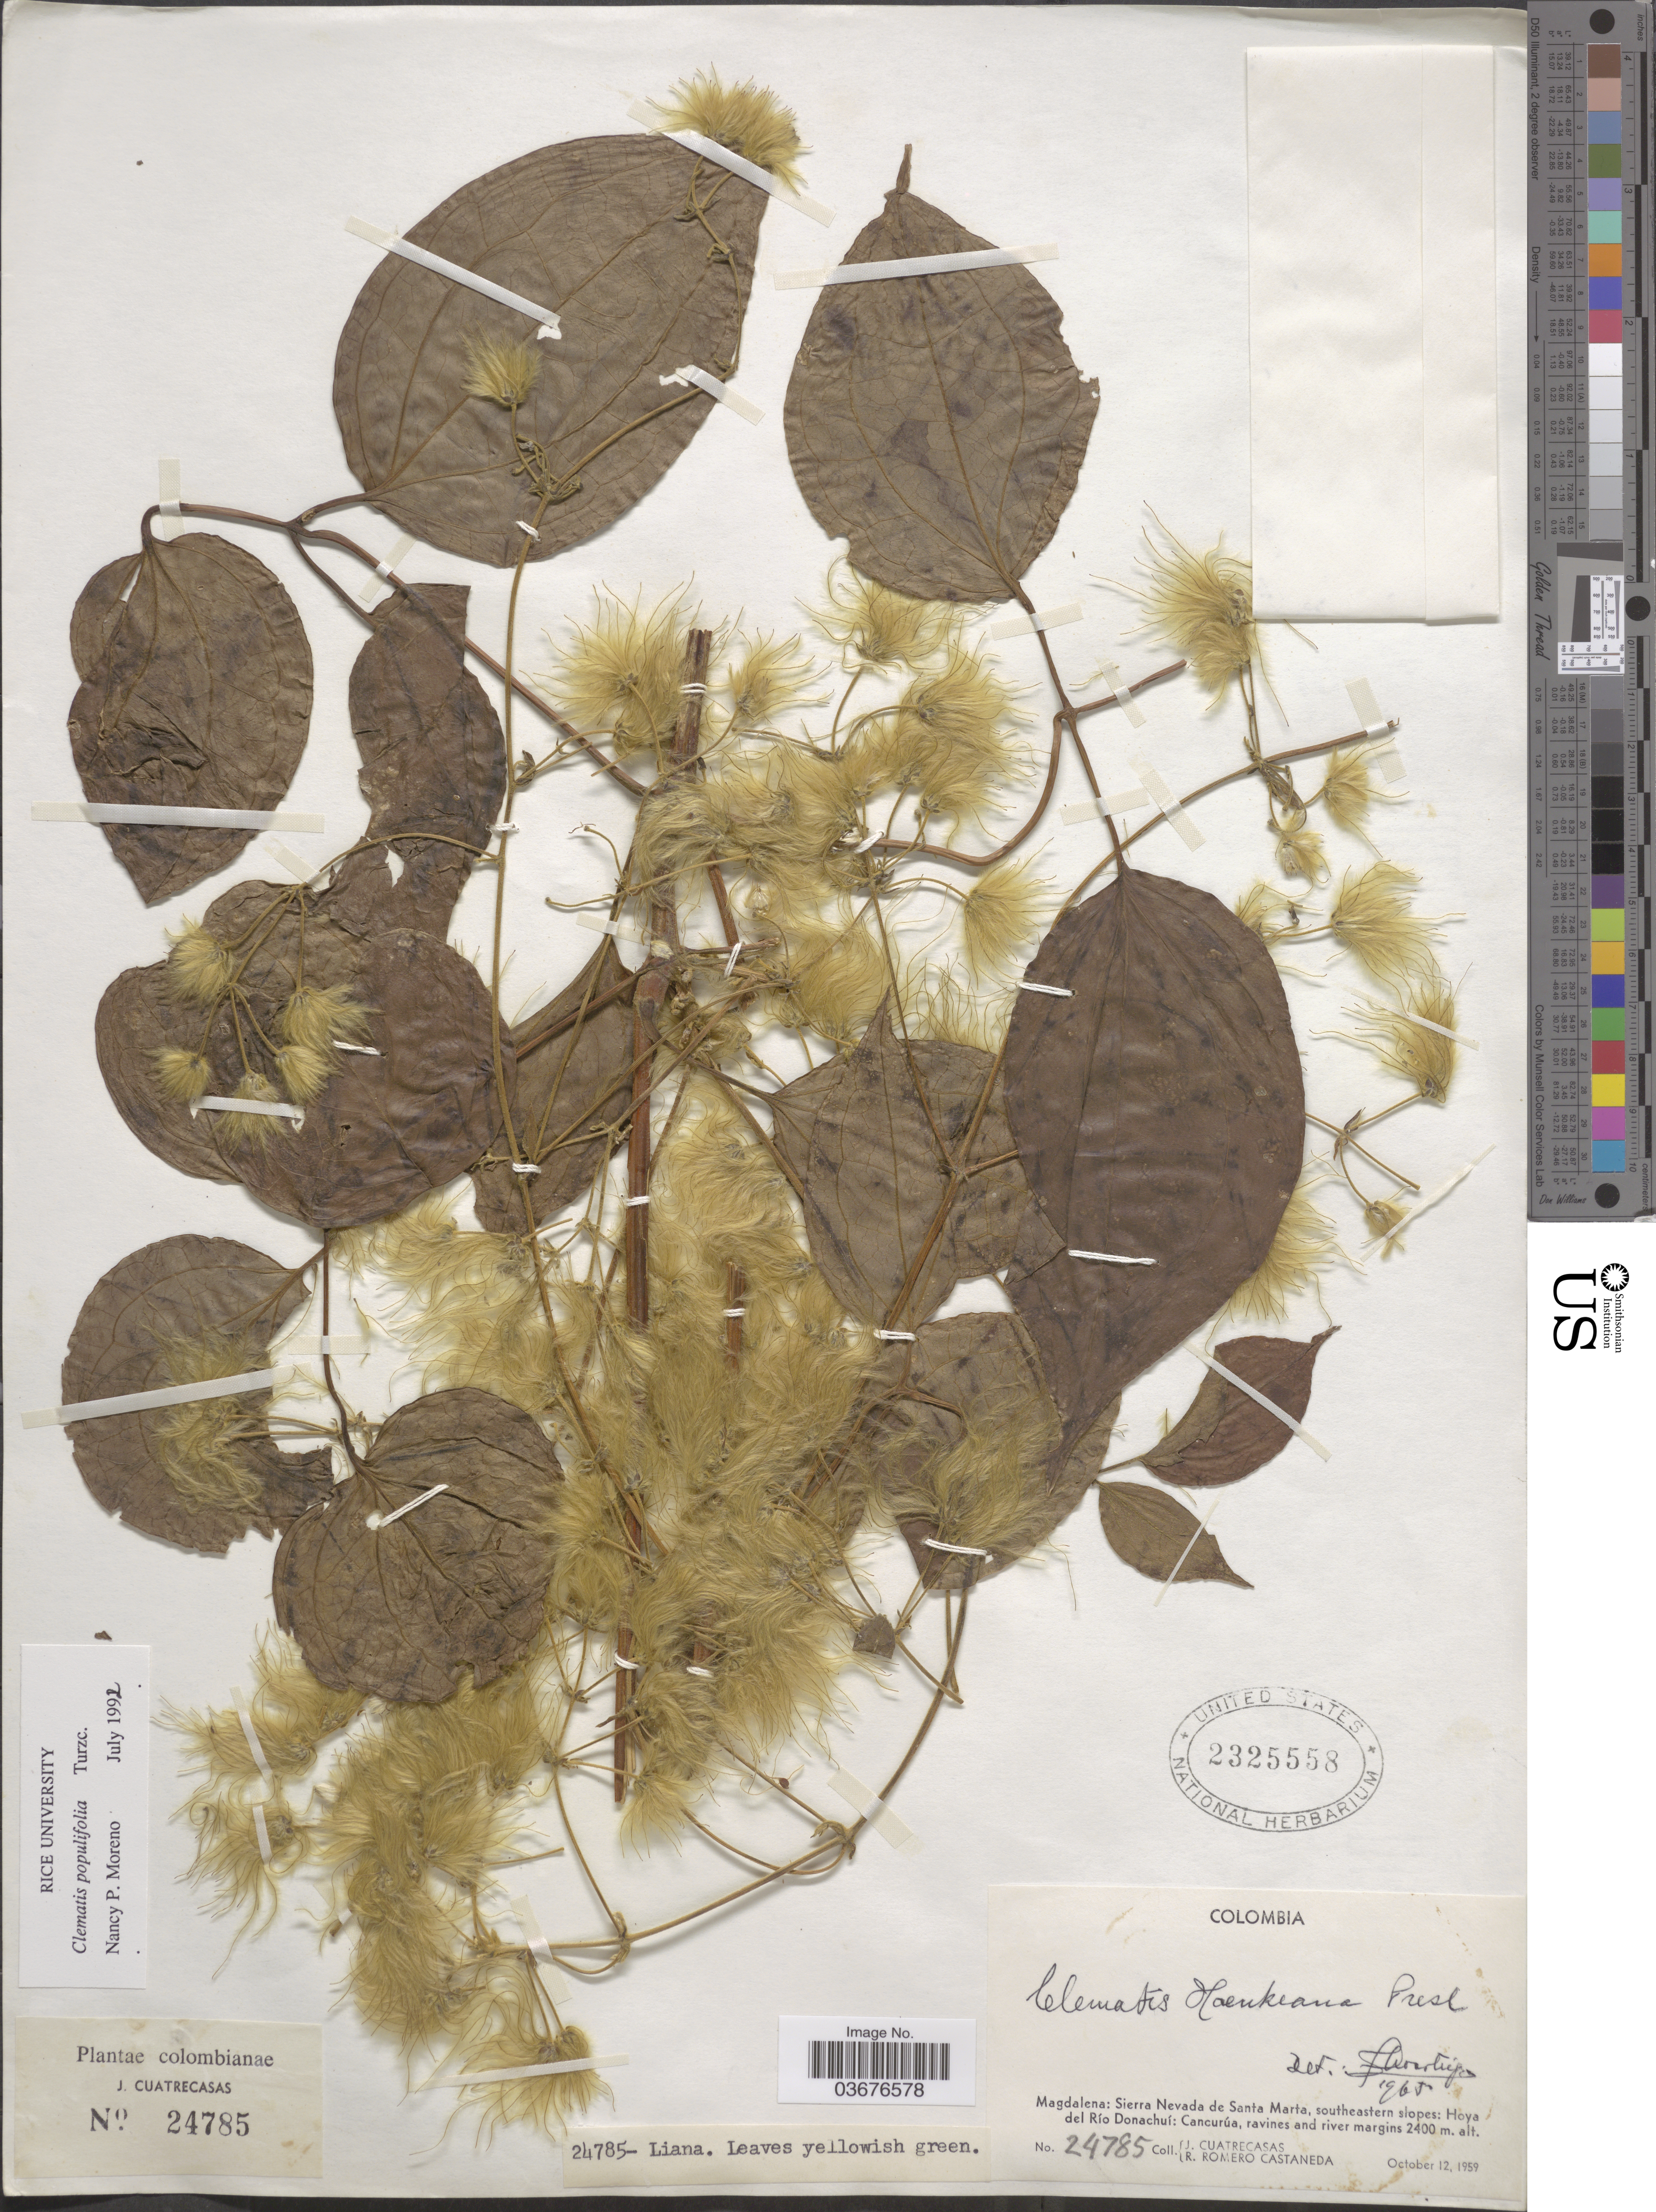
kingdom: Plantae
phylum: Tracheophyta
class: Magnoliopsida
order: Ranunculales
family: Ranunculaceae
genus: Clematis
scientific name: Clematis populifolia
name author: Turcz.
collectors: J. Cuatrecasas & R. Romero Castañeda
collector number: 24785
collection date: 1959-10-12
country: Colombia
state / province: Magdalena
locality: Sierra Nevada de Santa Marta, southeastern slopes: Hoya del Río Donachuí: Cancurúa, ravines margins.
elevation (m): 2400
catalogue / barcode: US 2325558